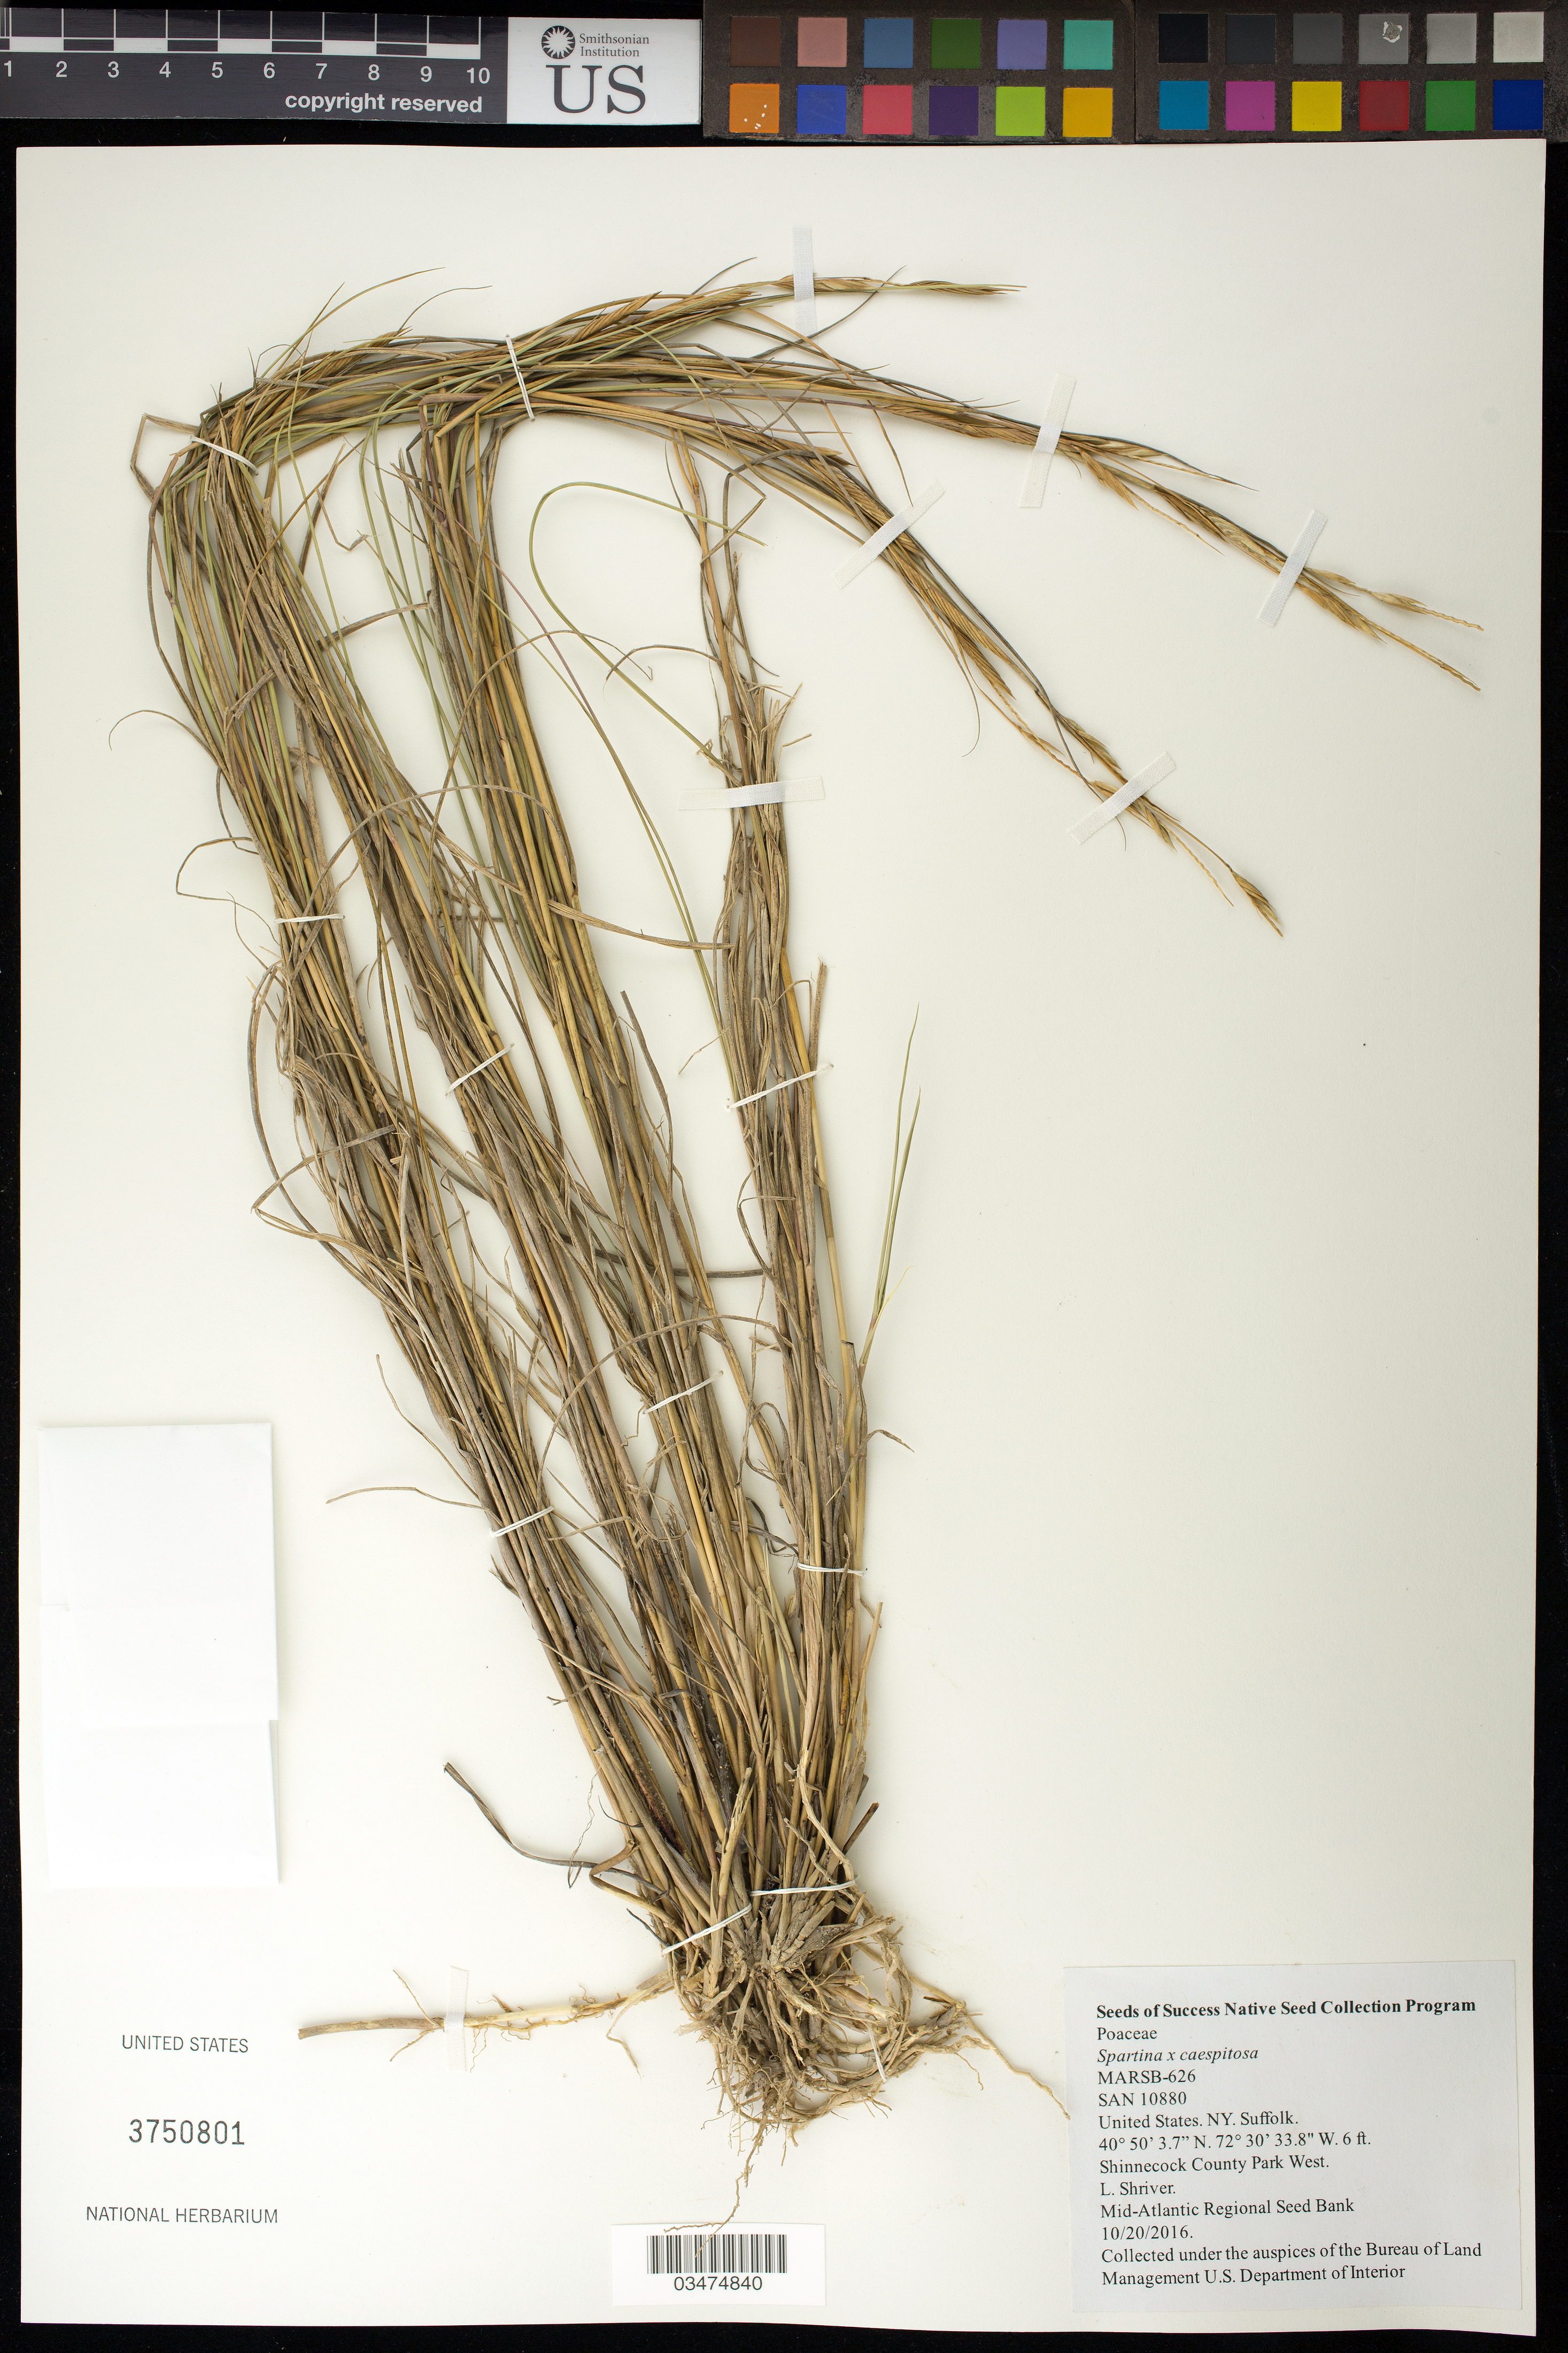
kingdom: Plantae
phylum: Tracheophyta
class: Liliopsida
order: Poales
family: Poaceae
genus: Spartina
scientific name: Spartina x caespitosa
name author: A.A. Eaton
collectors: L. Shriver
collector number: MARSB-626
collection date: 2016-10-20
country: United States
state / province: New York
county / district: Suffolk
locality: Shinnecock County Park West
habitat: Tidal high salt marsh edge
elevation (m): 2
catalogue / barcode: US 3750801